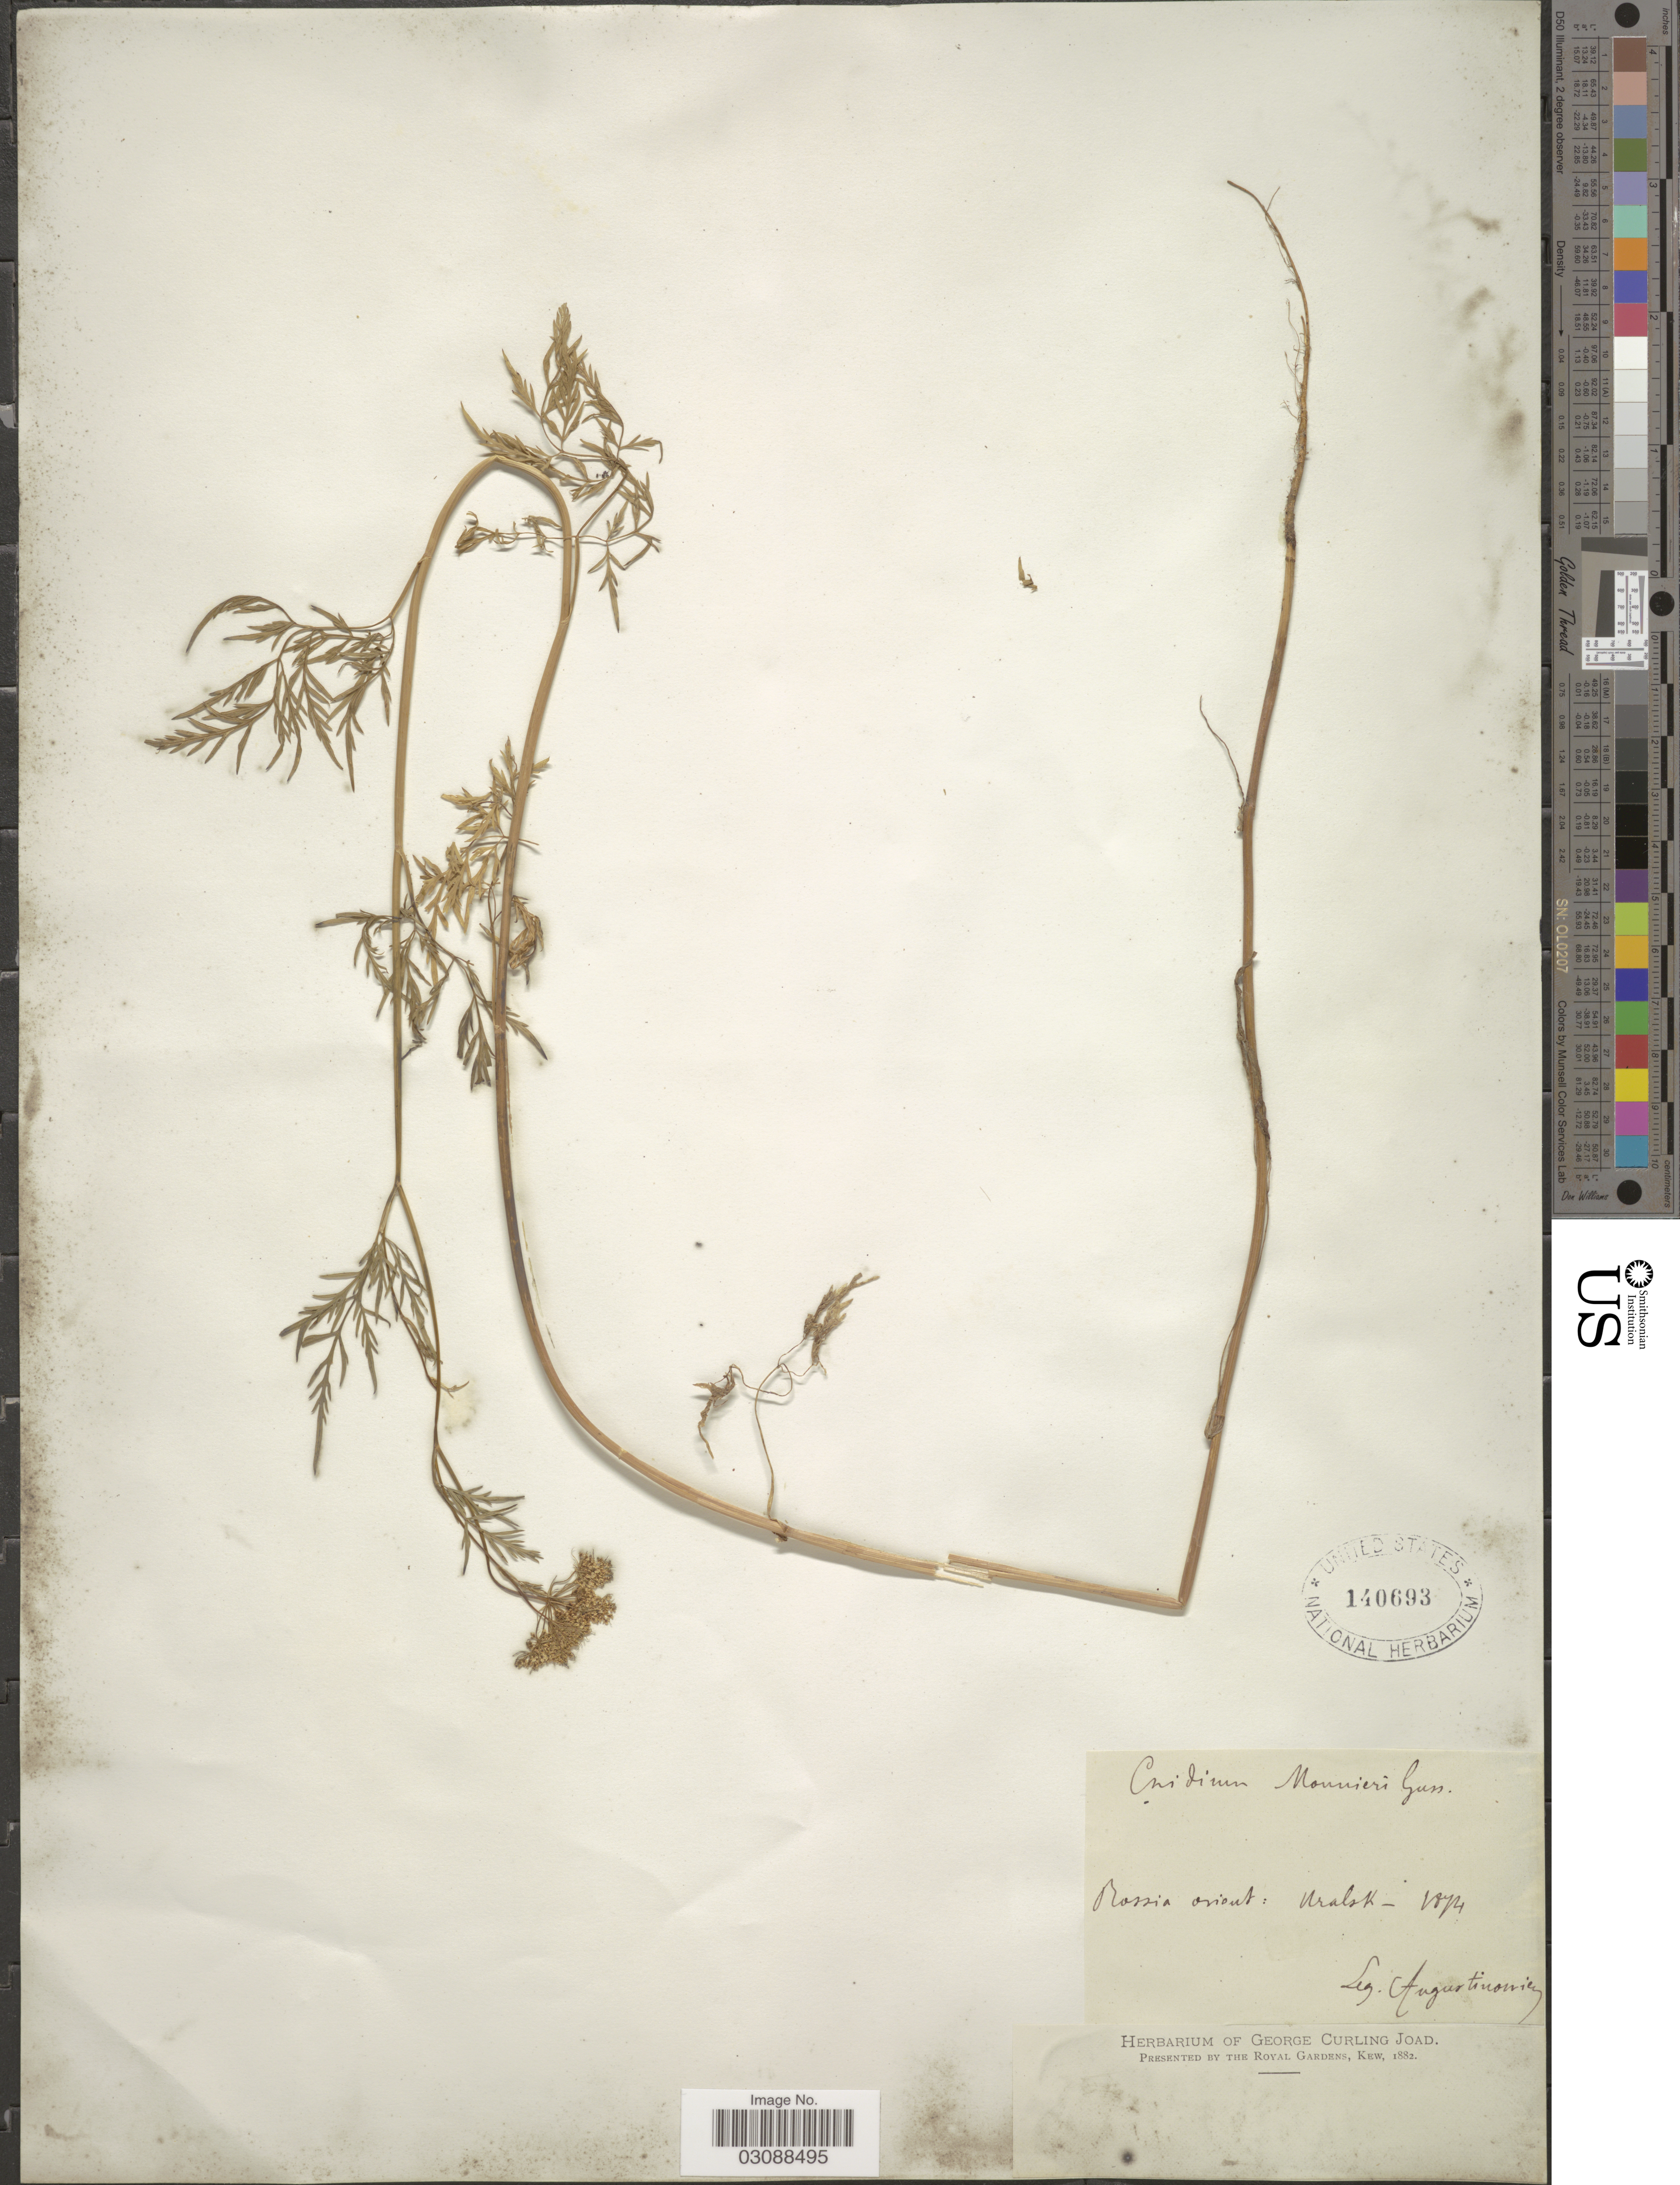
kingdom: Plantae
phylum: Tracheophyta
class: Magnoliopsida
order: Apiales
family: Apiaceae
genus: Cnidium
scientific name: Cnidium monnieri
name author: (L.) Cusson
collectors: -. Angustinowicz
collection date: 1874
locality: Bossia orient: Uralsk.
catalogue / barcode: US 140693